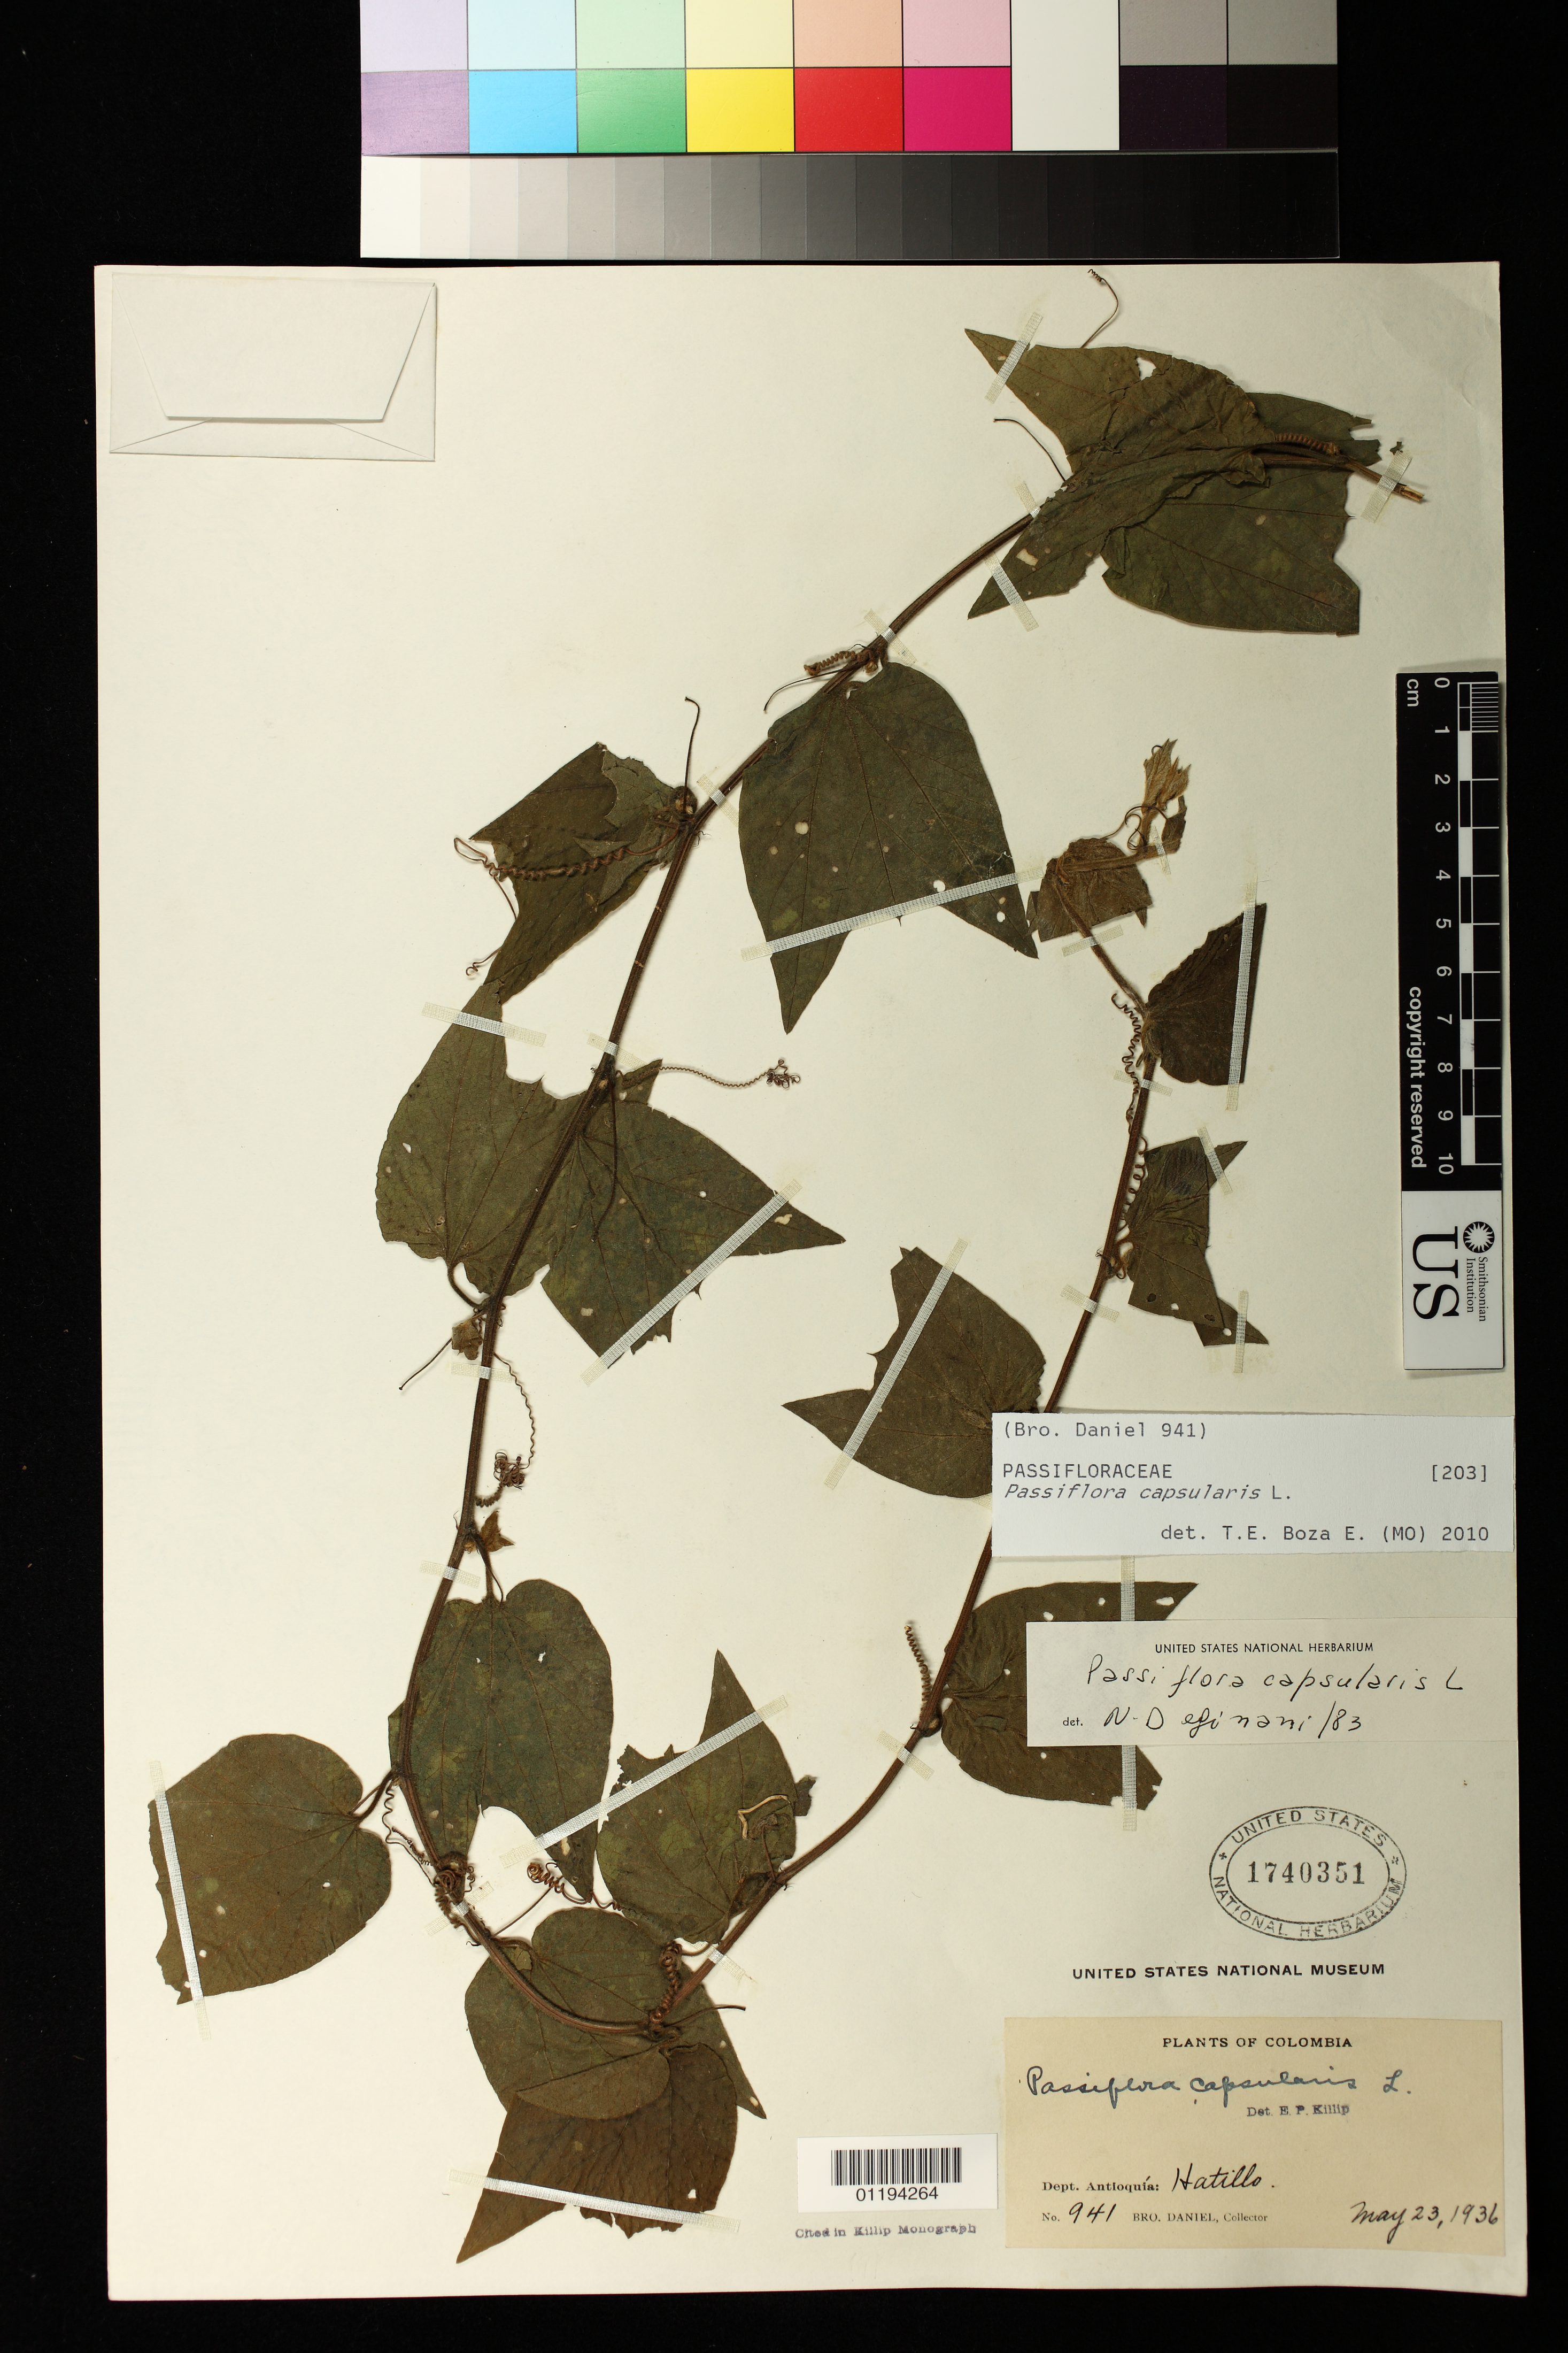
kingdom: Plantae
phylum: Tracheophyta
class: Magnoliopsida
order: Malpighiales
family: Passifloraceae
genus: Passiflora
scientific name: Passiflora capsularis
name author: L.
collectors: Bro. Daniel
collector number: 941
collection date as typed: May 23 1936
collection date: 1936-05-23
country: Colombia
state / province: Antioquia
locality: Hatillo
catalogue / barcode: US 1740351